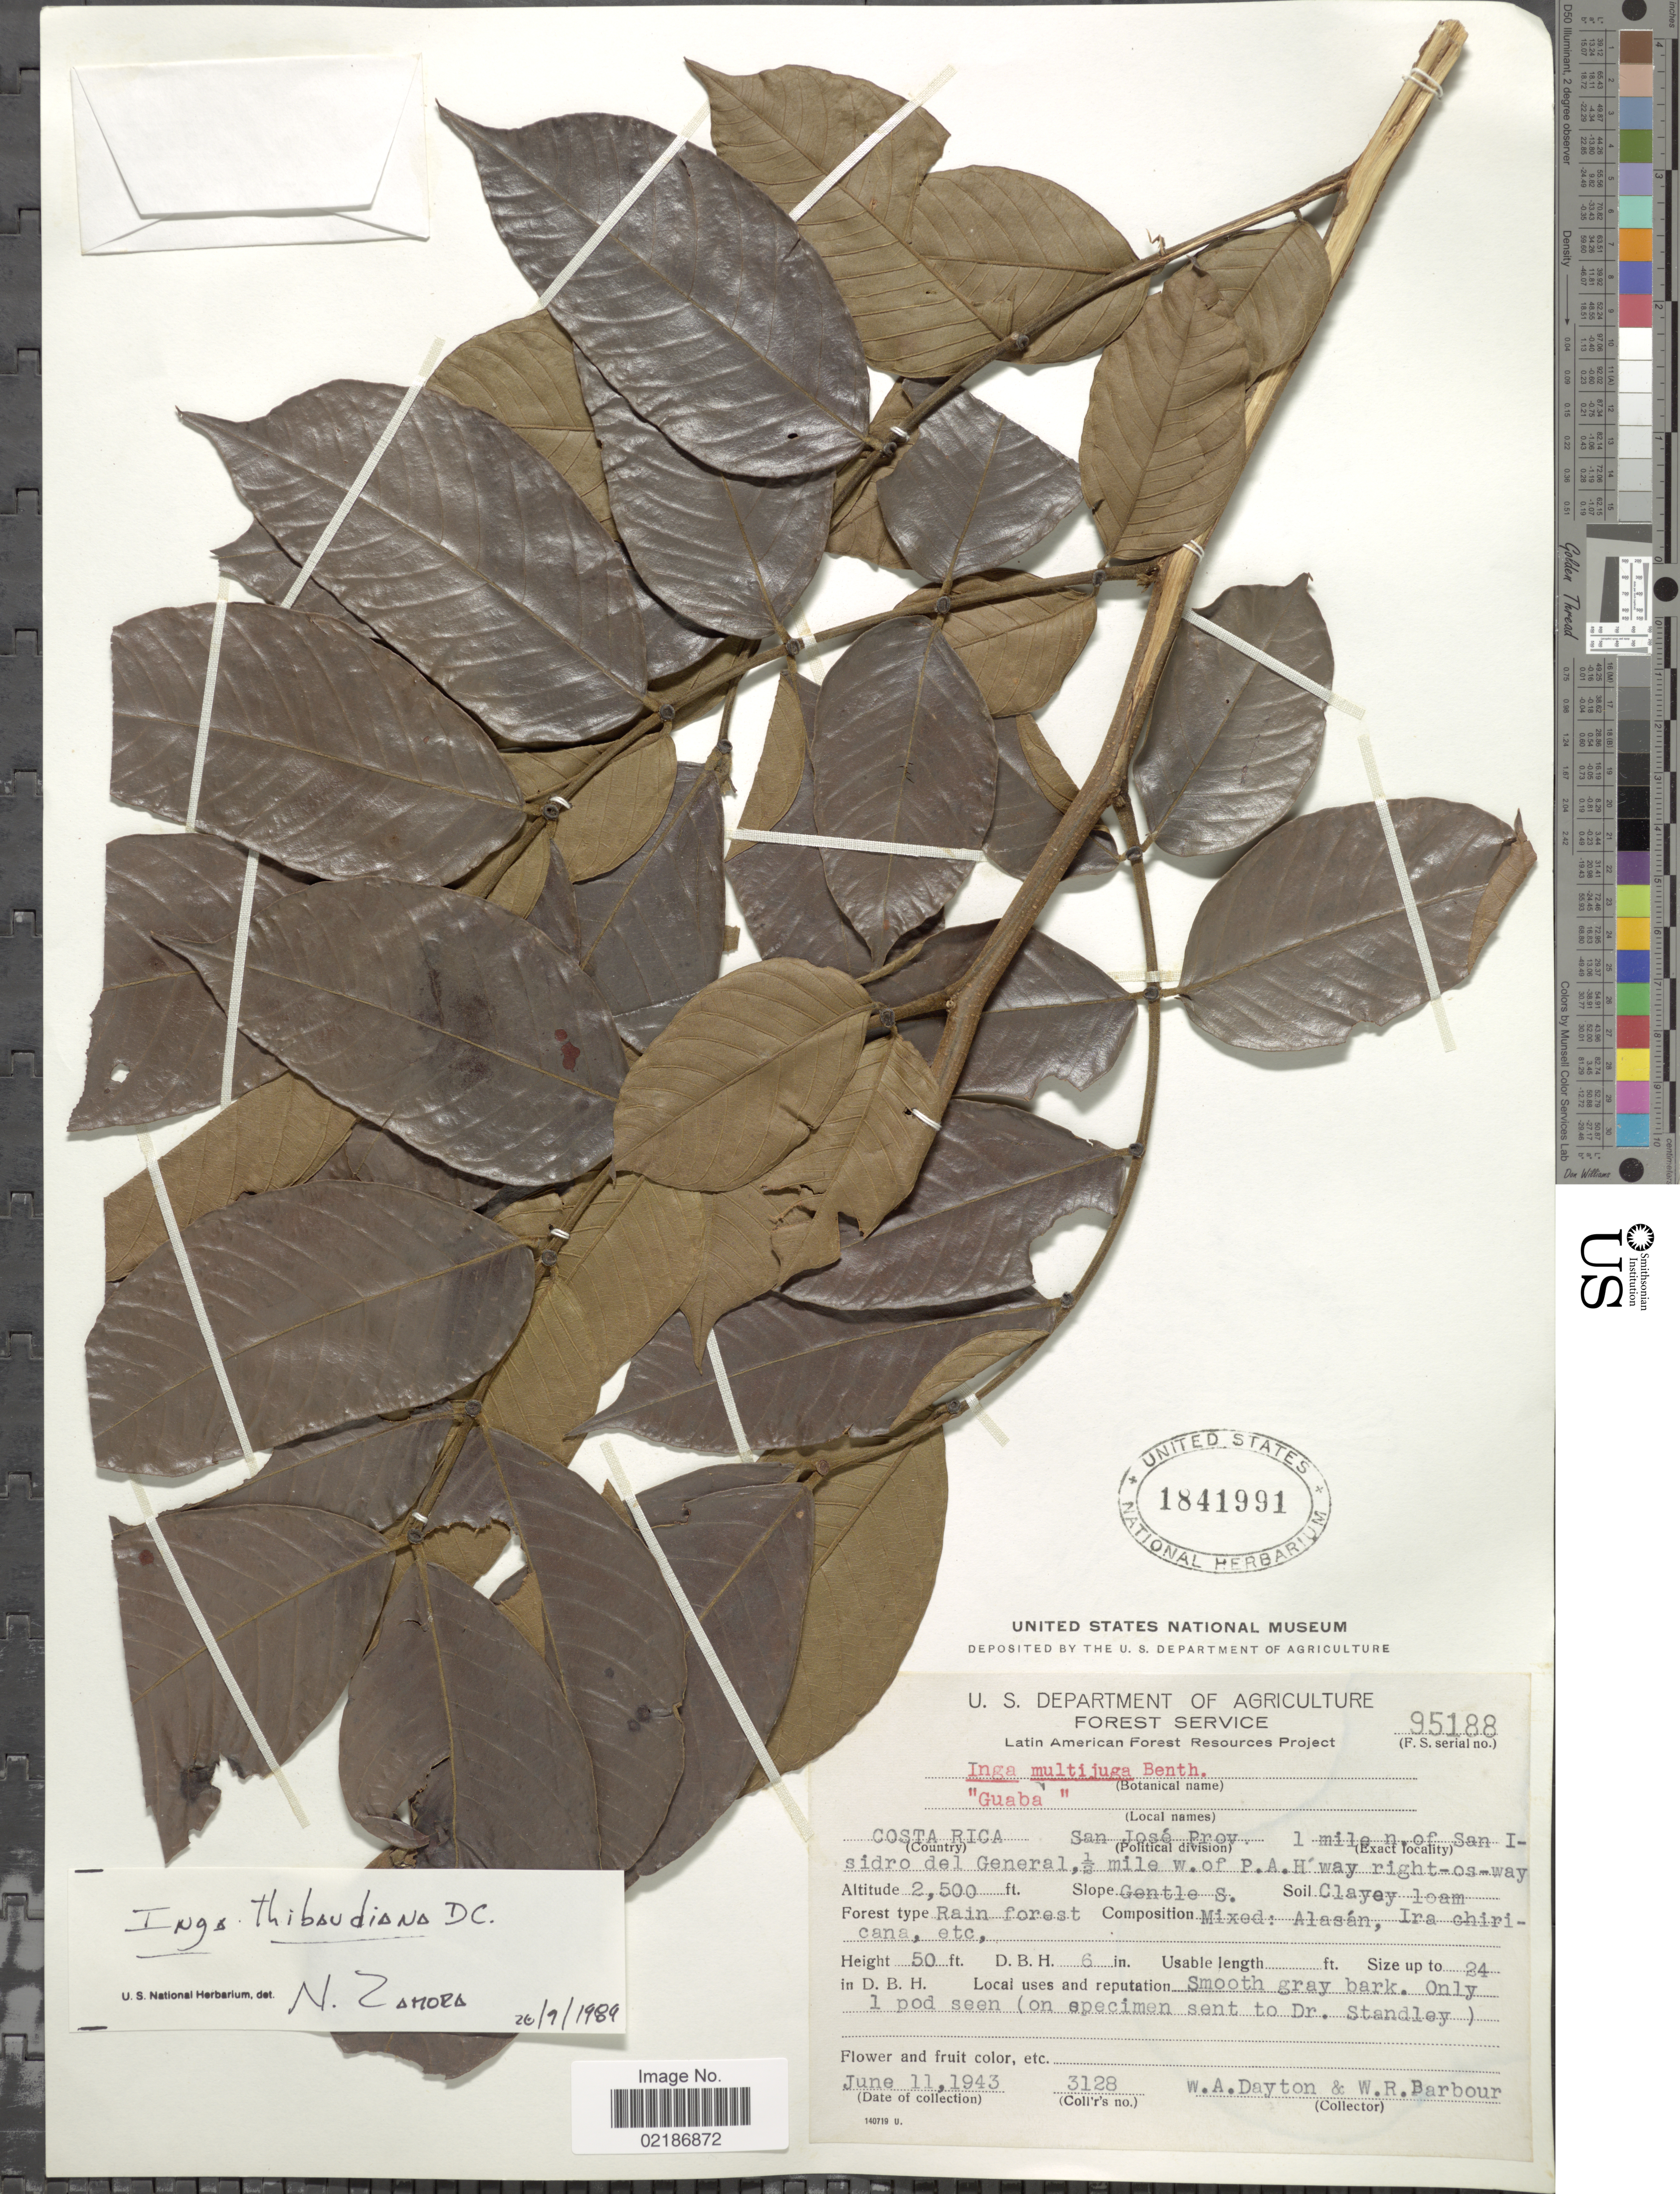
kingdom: Plantae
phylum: Tracheophyta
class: Magnoliopsida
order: Fabales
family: Fabaceae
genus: Inga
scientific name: Inga thibaudiana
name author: DC.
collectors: W. Dayton & W. Barbour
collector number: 3128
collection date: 1943-06-11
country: Costa Rica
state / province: San José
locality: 1 mile n of San Isidro del General, ½ mile W of P. A. H. way right-of-way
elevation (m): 762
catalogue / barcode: US 1841991